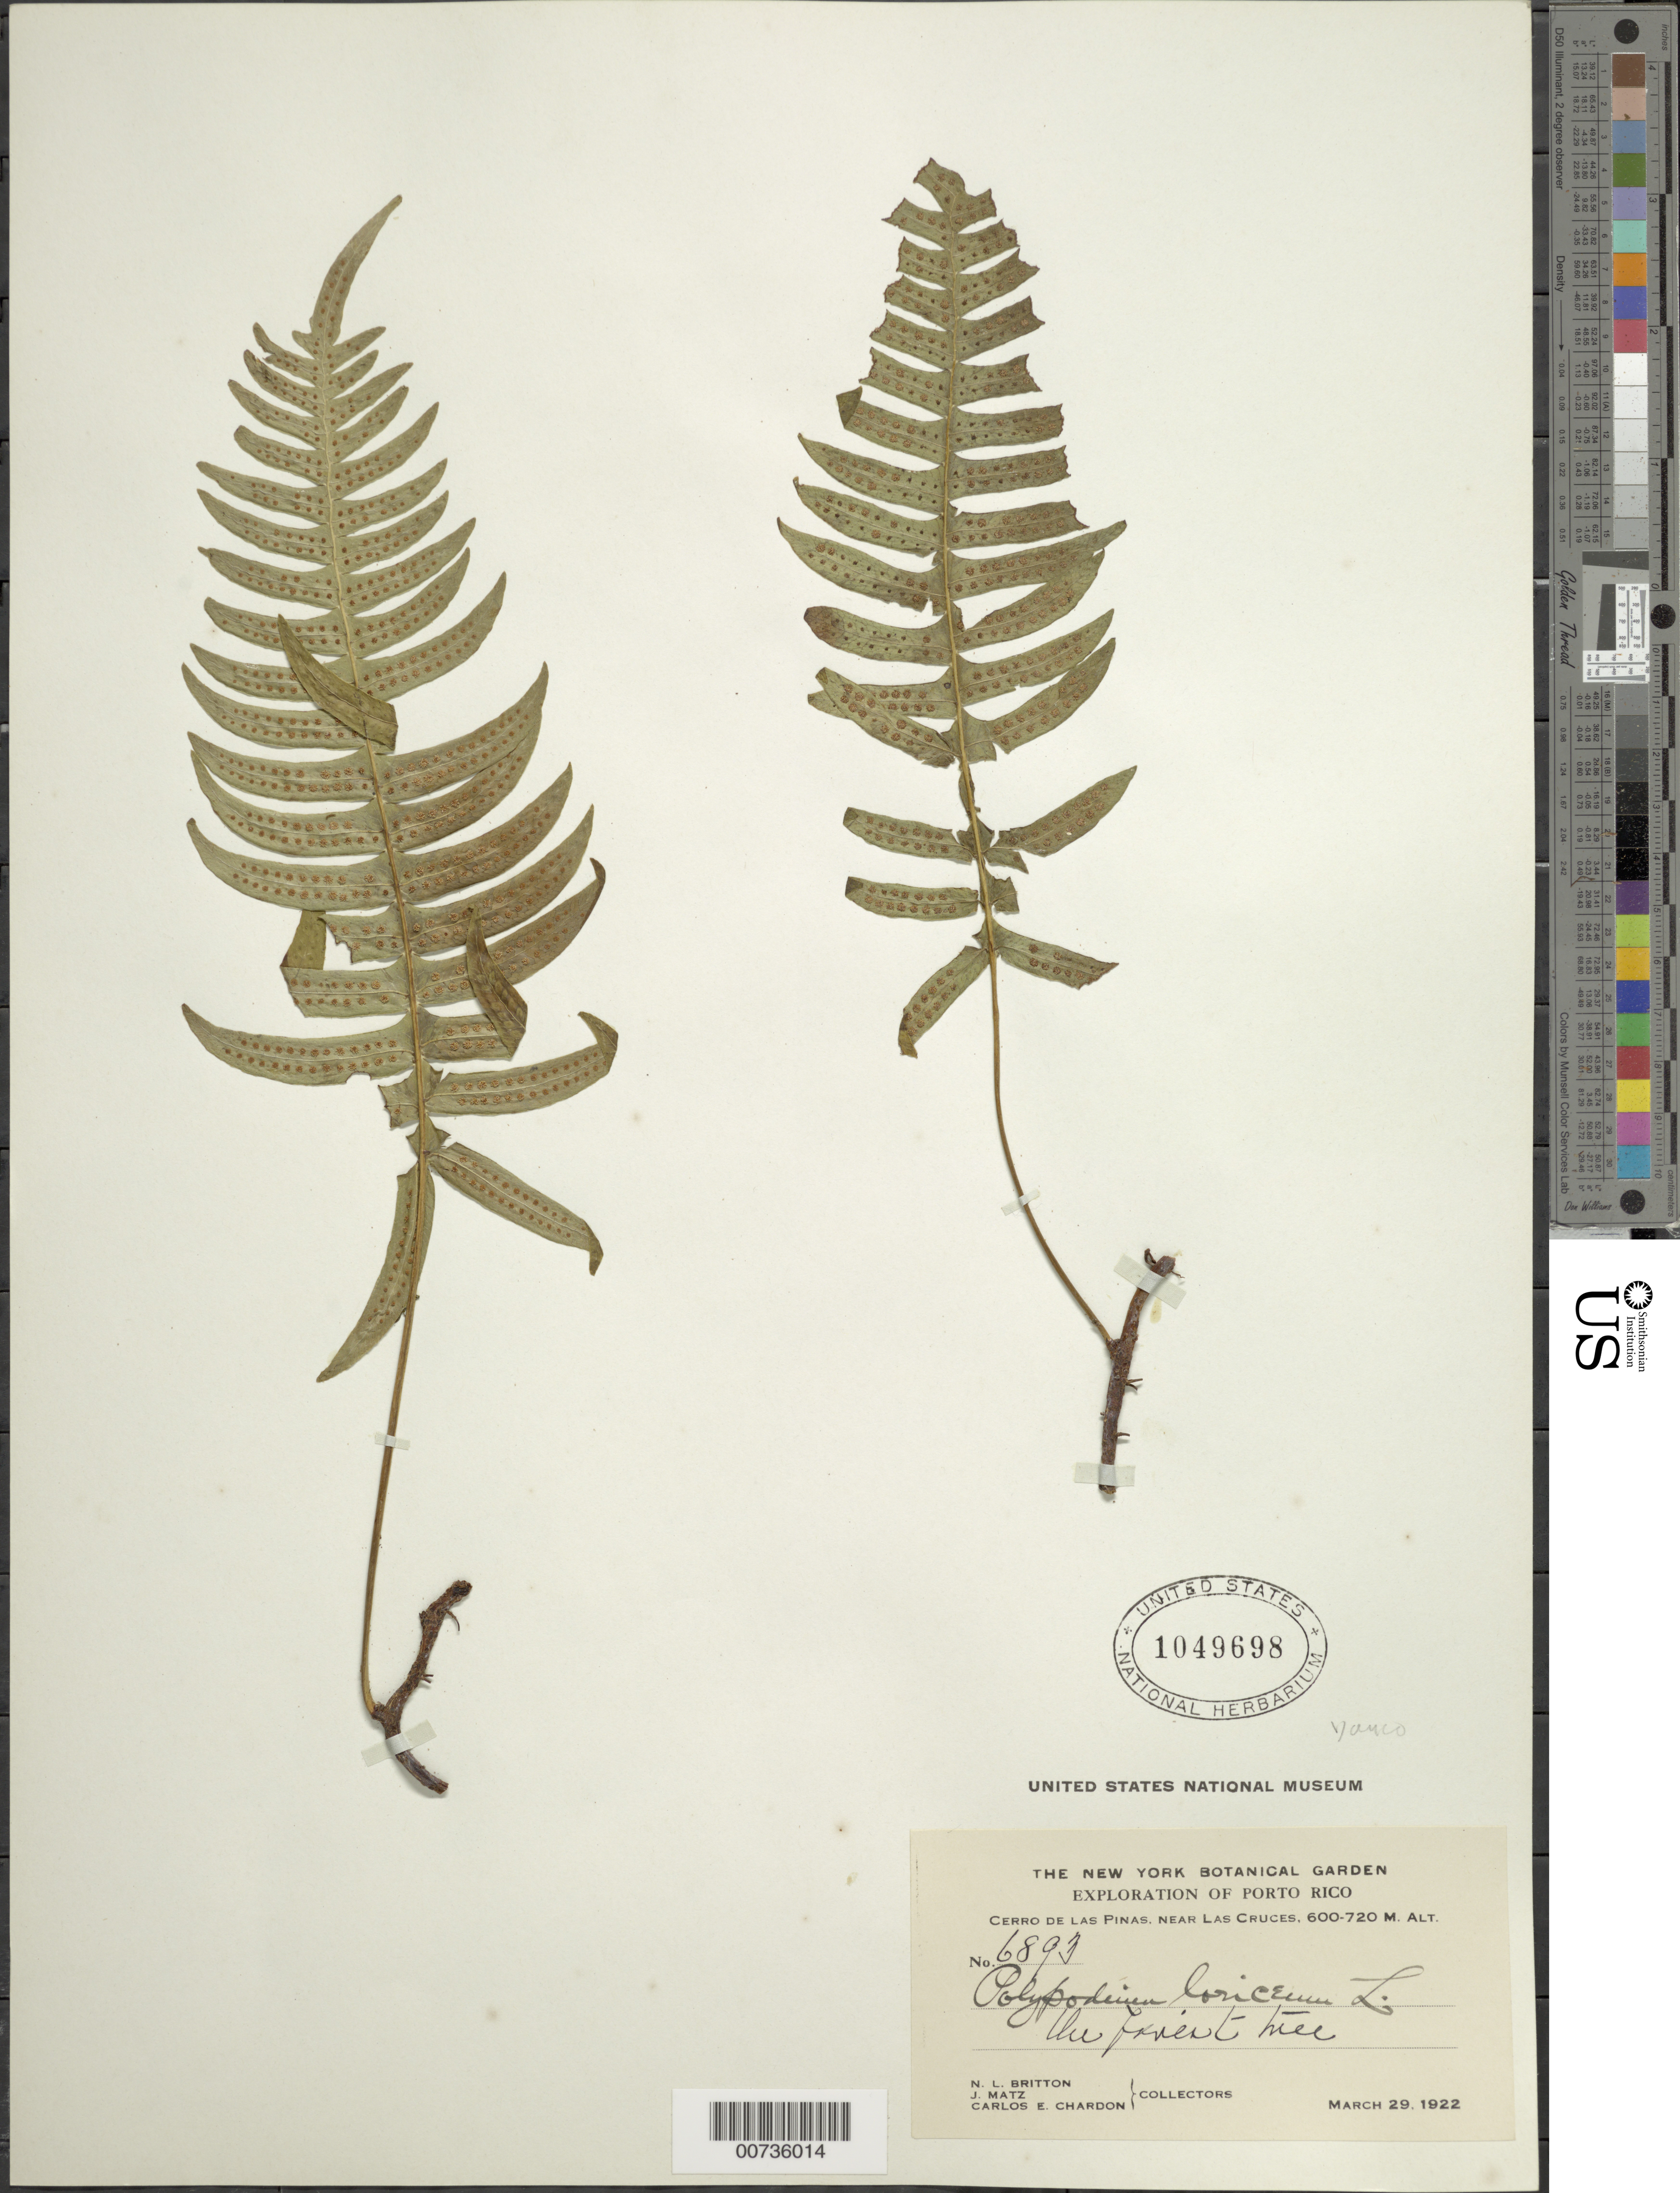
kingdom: Plantae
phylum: Tracheophyta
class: Polypodiopsida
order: Polypodiales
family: Polypodiaceae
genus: Serpocaulon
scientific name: Serpocaulon loriceum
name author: (L.) A.R. Sm.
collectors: N. Britton, J. Matz & C. E. Chardón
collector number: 6893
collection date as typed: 29 Mar 1922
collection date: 1922-03-29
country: Puerto Rico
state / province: Caguas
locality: Cerro de Las Piñas, near Las Cruces. Caguas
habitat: On forest tree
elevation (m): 600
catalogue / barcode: US 1049698